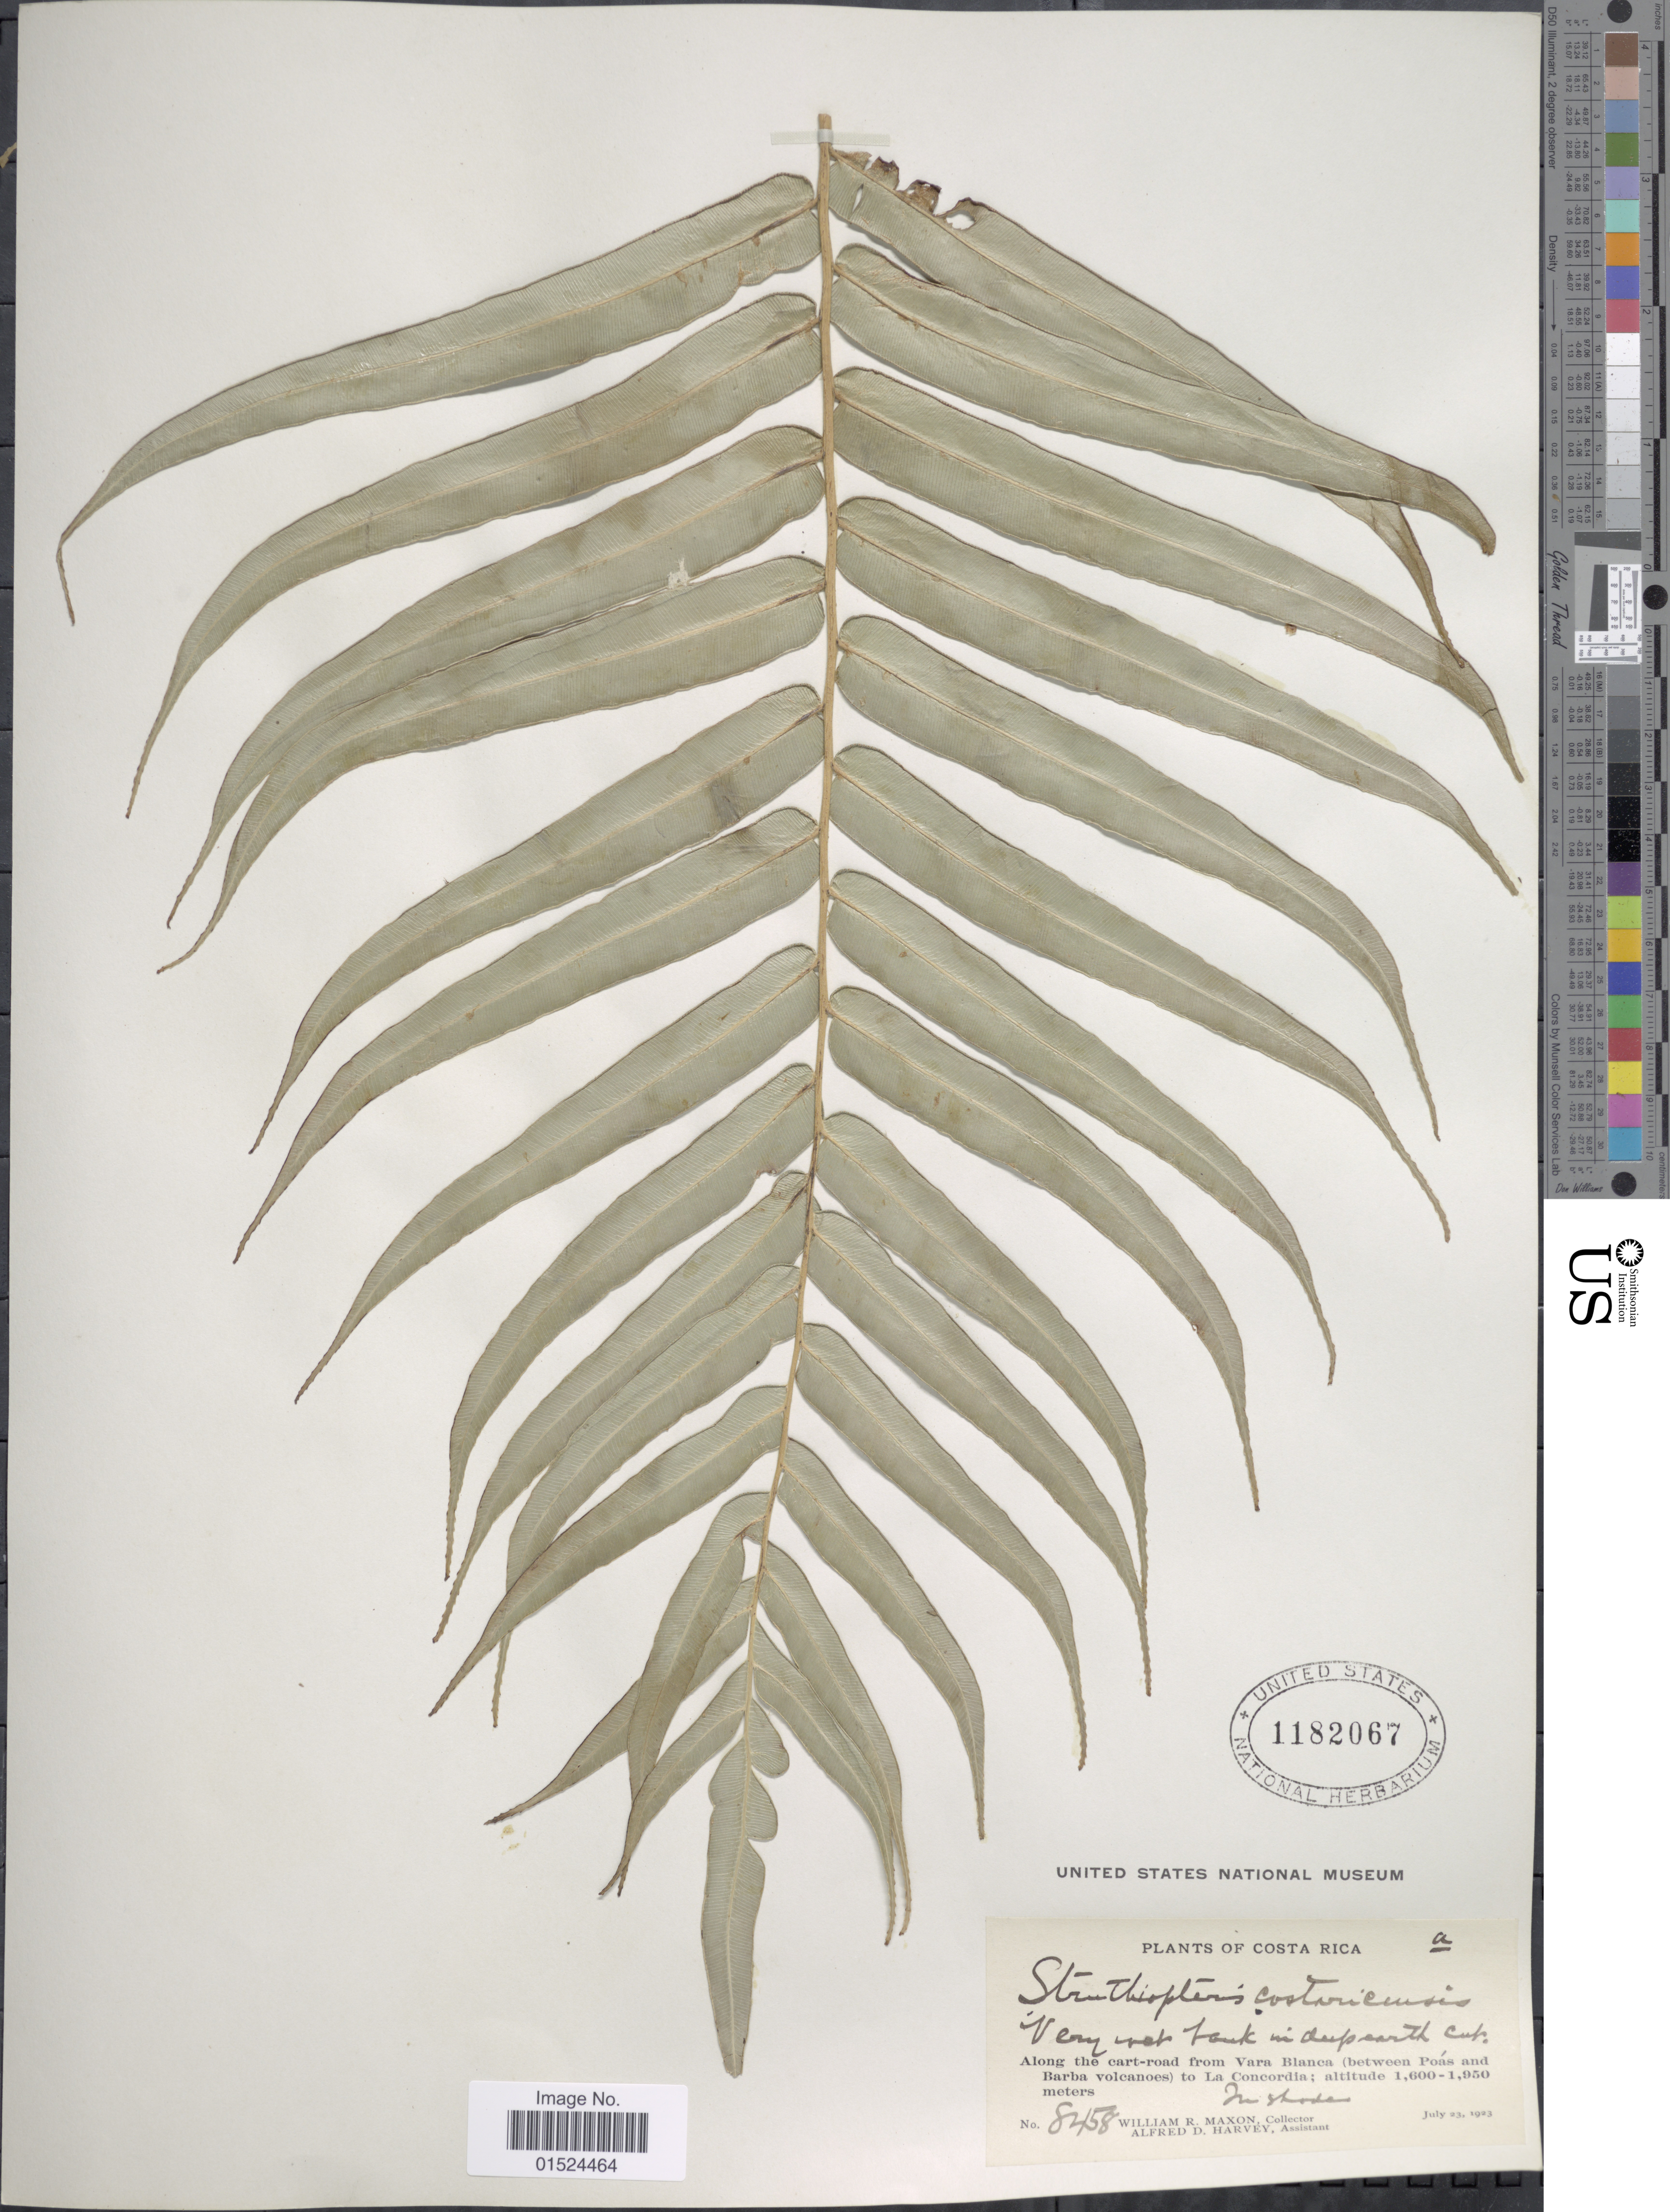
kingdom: Plantae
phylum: Tracheophyta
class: Polypodiopsida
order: Polypodiales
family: Blechnaceae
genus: Blechnum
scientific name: Blechnum schiedeanum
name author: (Schltdl. ex C. Presl) Hieron.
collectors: W. R. Maxon & A. D. Harvey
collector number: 8458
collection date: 1923-07-23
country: Costa Rica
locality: Along the cart-road from Vara Blanca (between Poás and Barba volcanoes) to La Concordia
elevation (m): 1600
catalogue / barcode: US 1182067